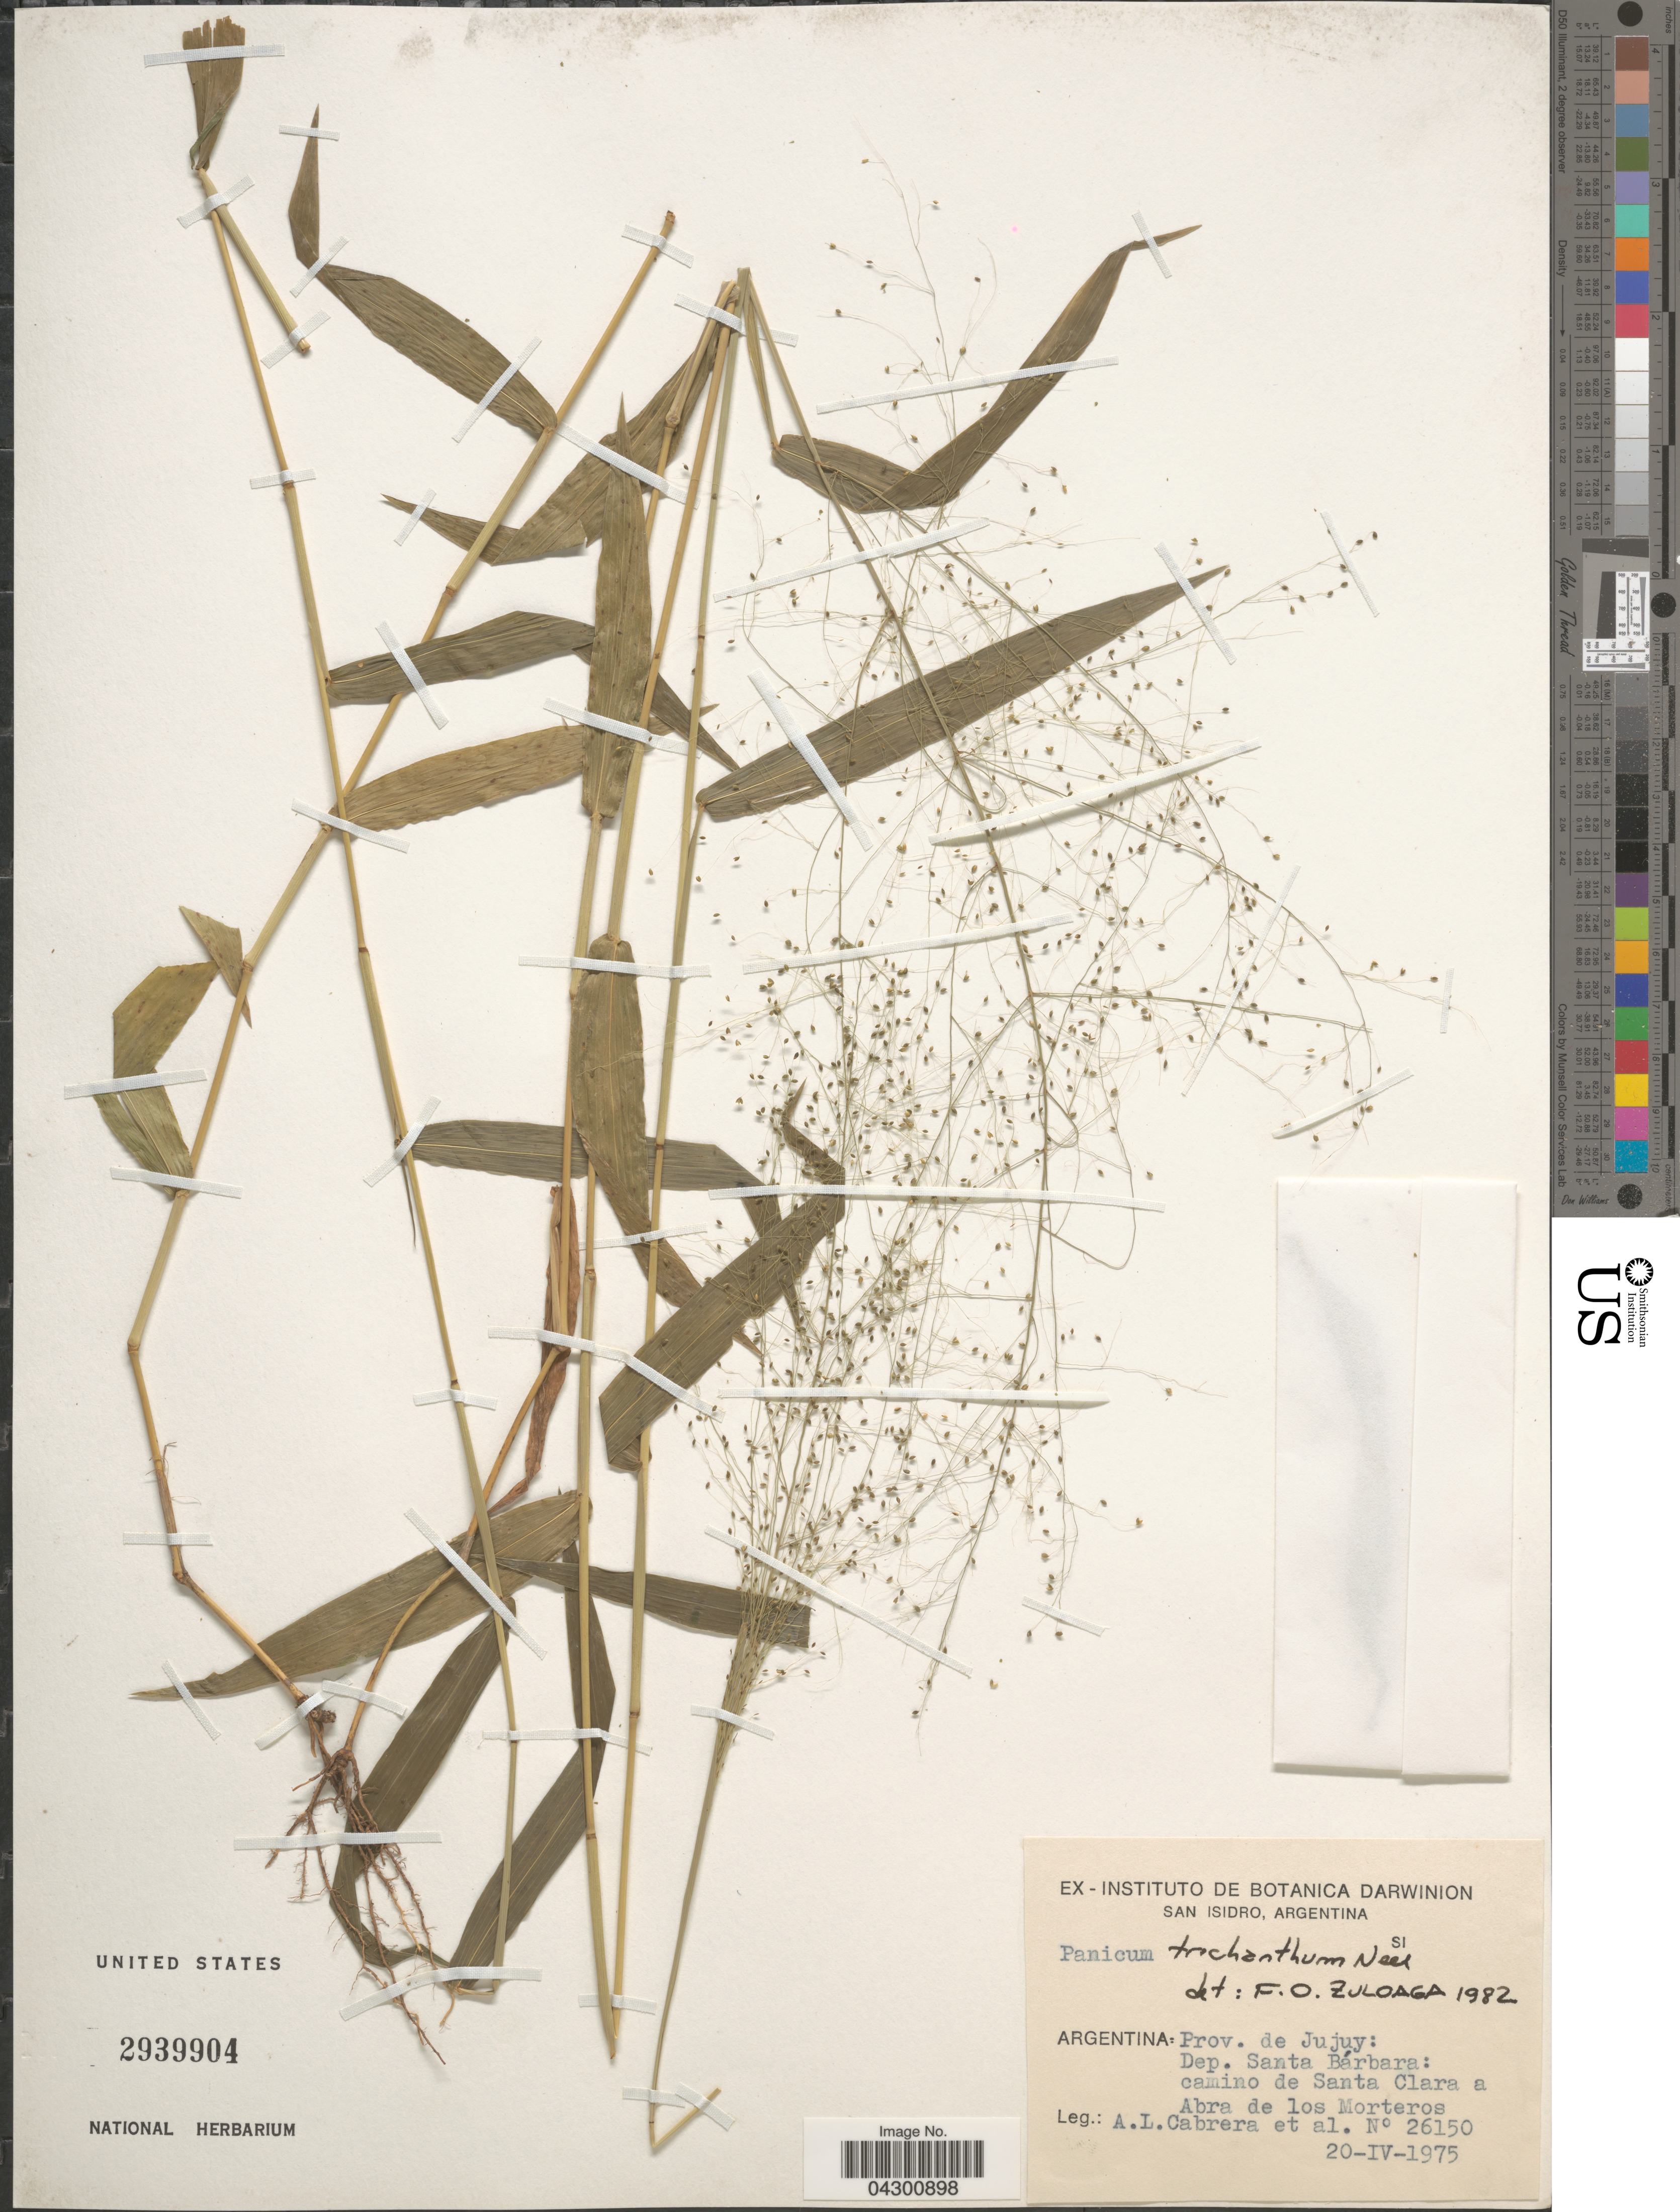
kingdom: Plantae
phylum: Tracheophyta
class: Liliopsida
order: Poales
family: Poaceae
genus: Panicum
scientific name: Panicum trichanthum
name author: Nees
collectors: A. L. Cabrera & et al.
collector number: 26150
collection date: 1975-04-20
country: Argentina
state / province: Jujuy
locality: Dep. Santa Bárbara: camino de Santa Clara a Abra de los Morteros.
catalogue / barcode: US 2939904